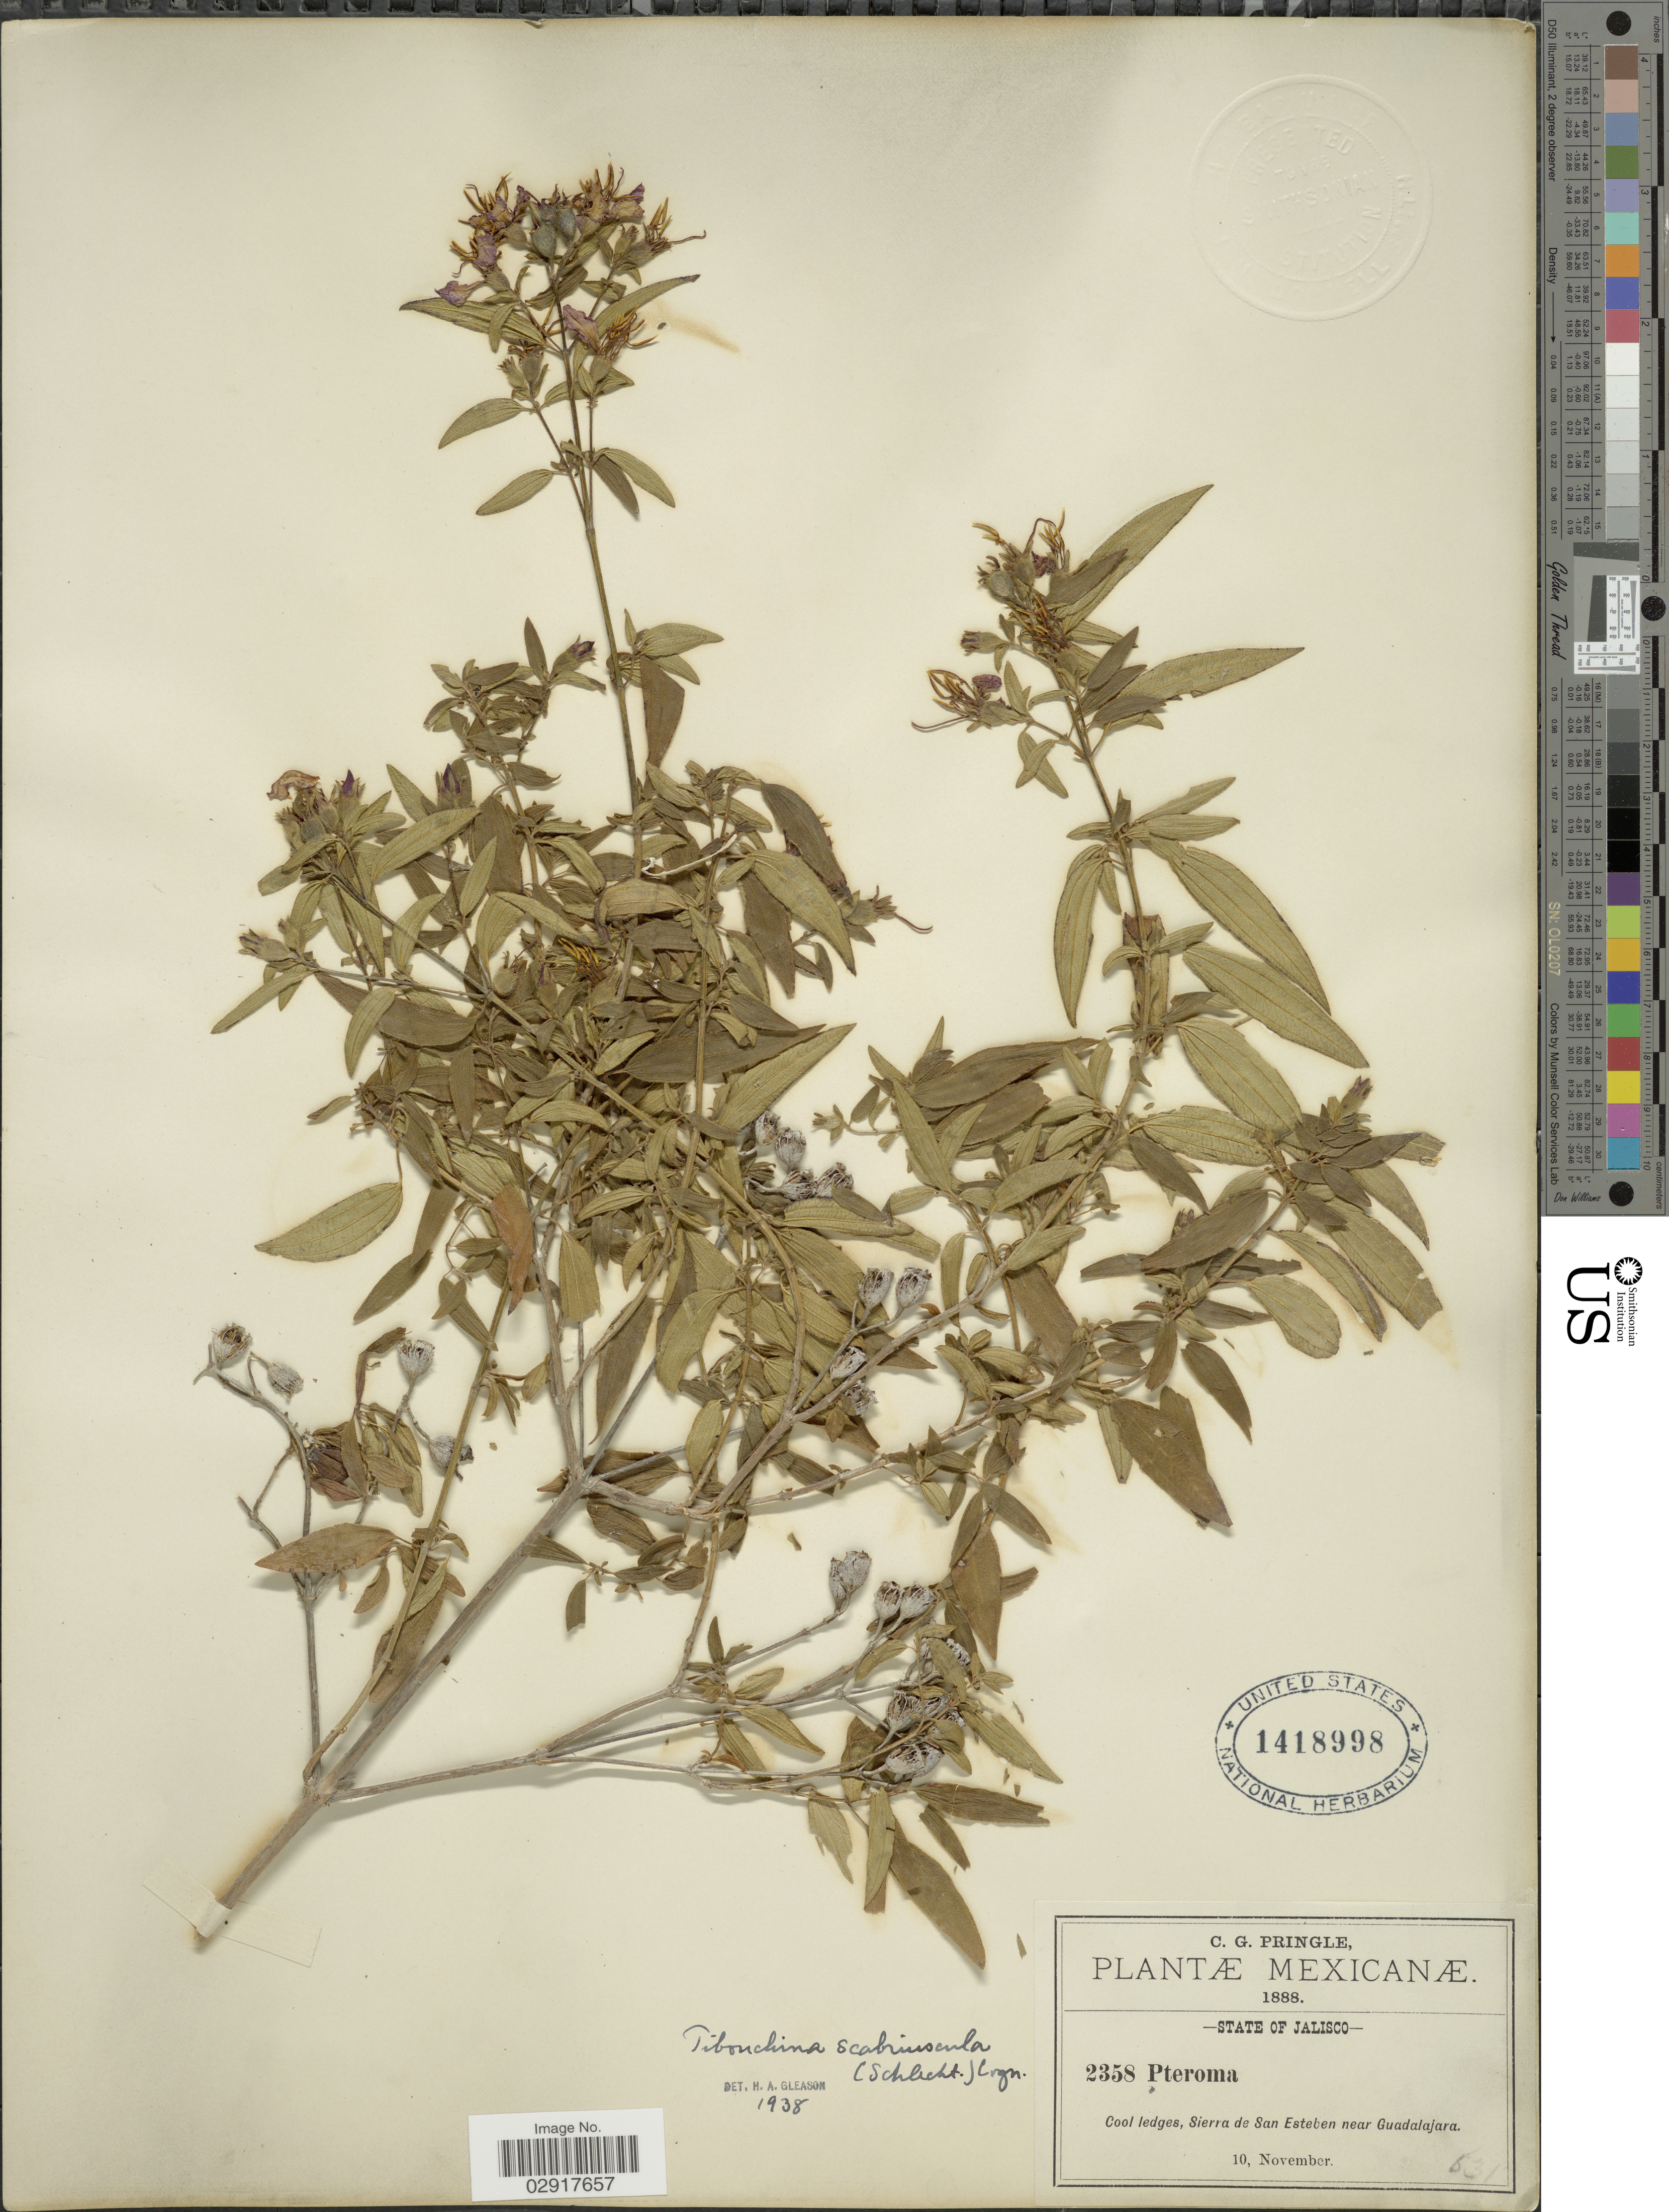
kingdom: Plantae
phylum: Tracheophyta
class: Magnoliopsida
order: Myrtales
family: Melastomataceae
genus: Chaetogastra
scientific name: Chaetogastra scabriuscula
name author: (Schltdl.) P.J.F. Guim. & Michelang.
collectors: C. G. Pringle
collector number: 2358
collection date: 1888-11-10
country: Mexico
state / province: Jalisco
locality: Mexicanae. State of Jalisco. Cool ledges, Sierra de San Esteben near Guadalajara.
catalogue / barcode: US 1418998